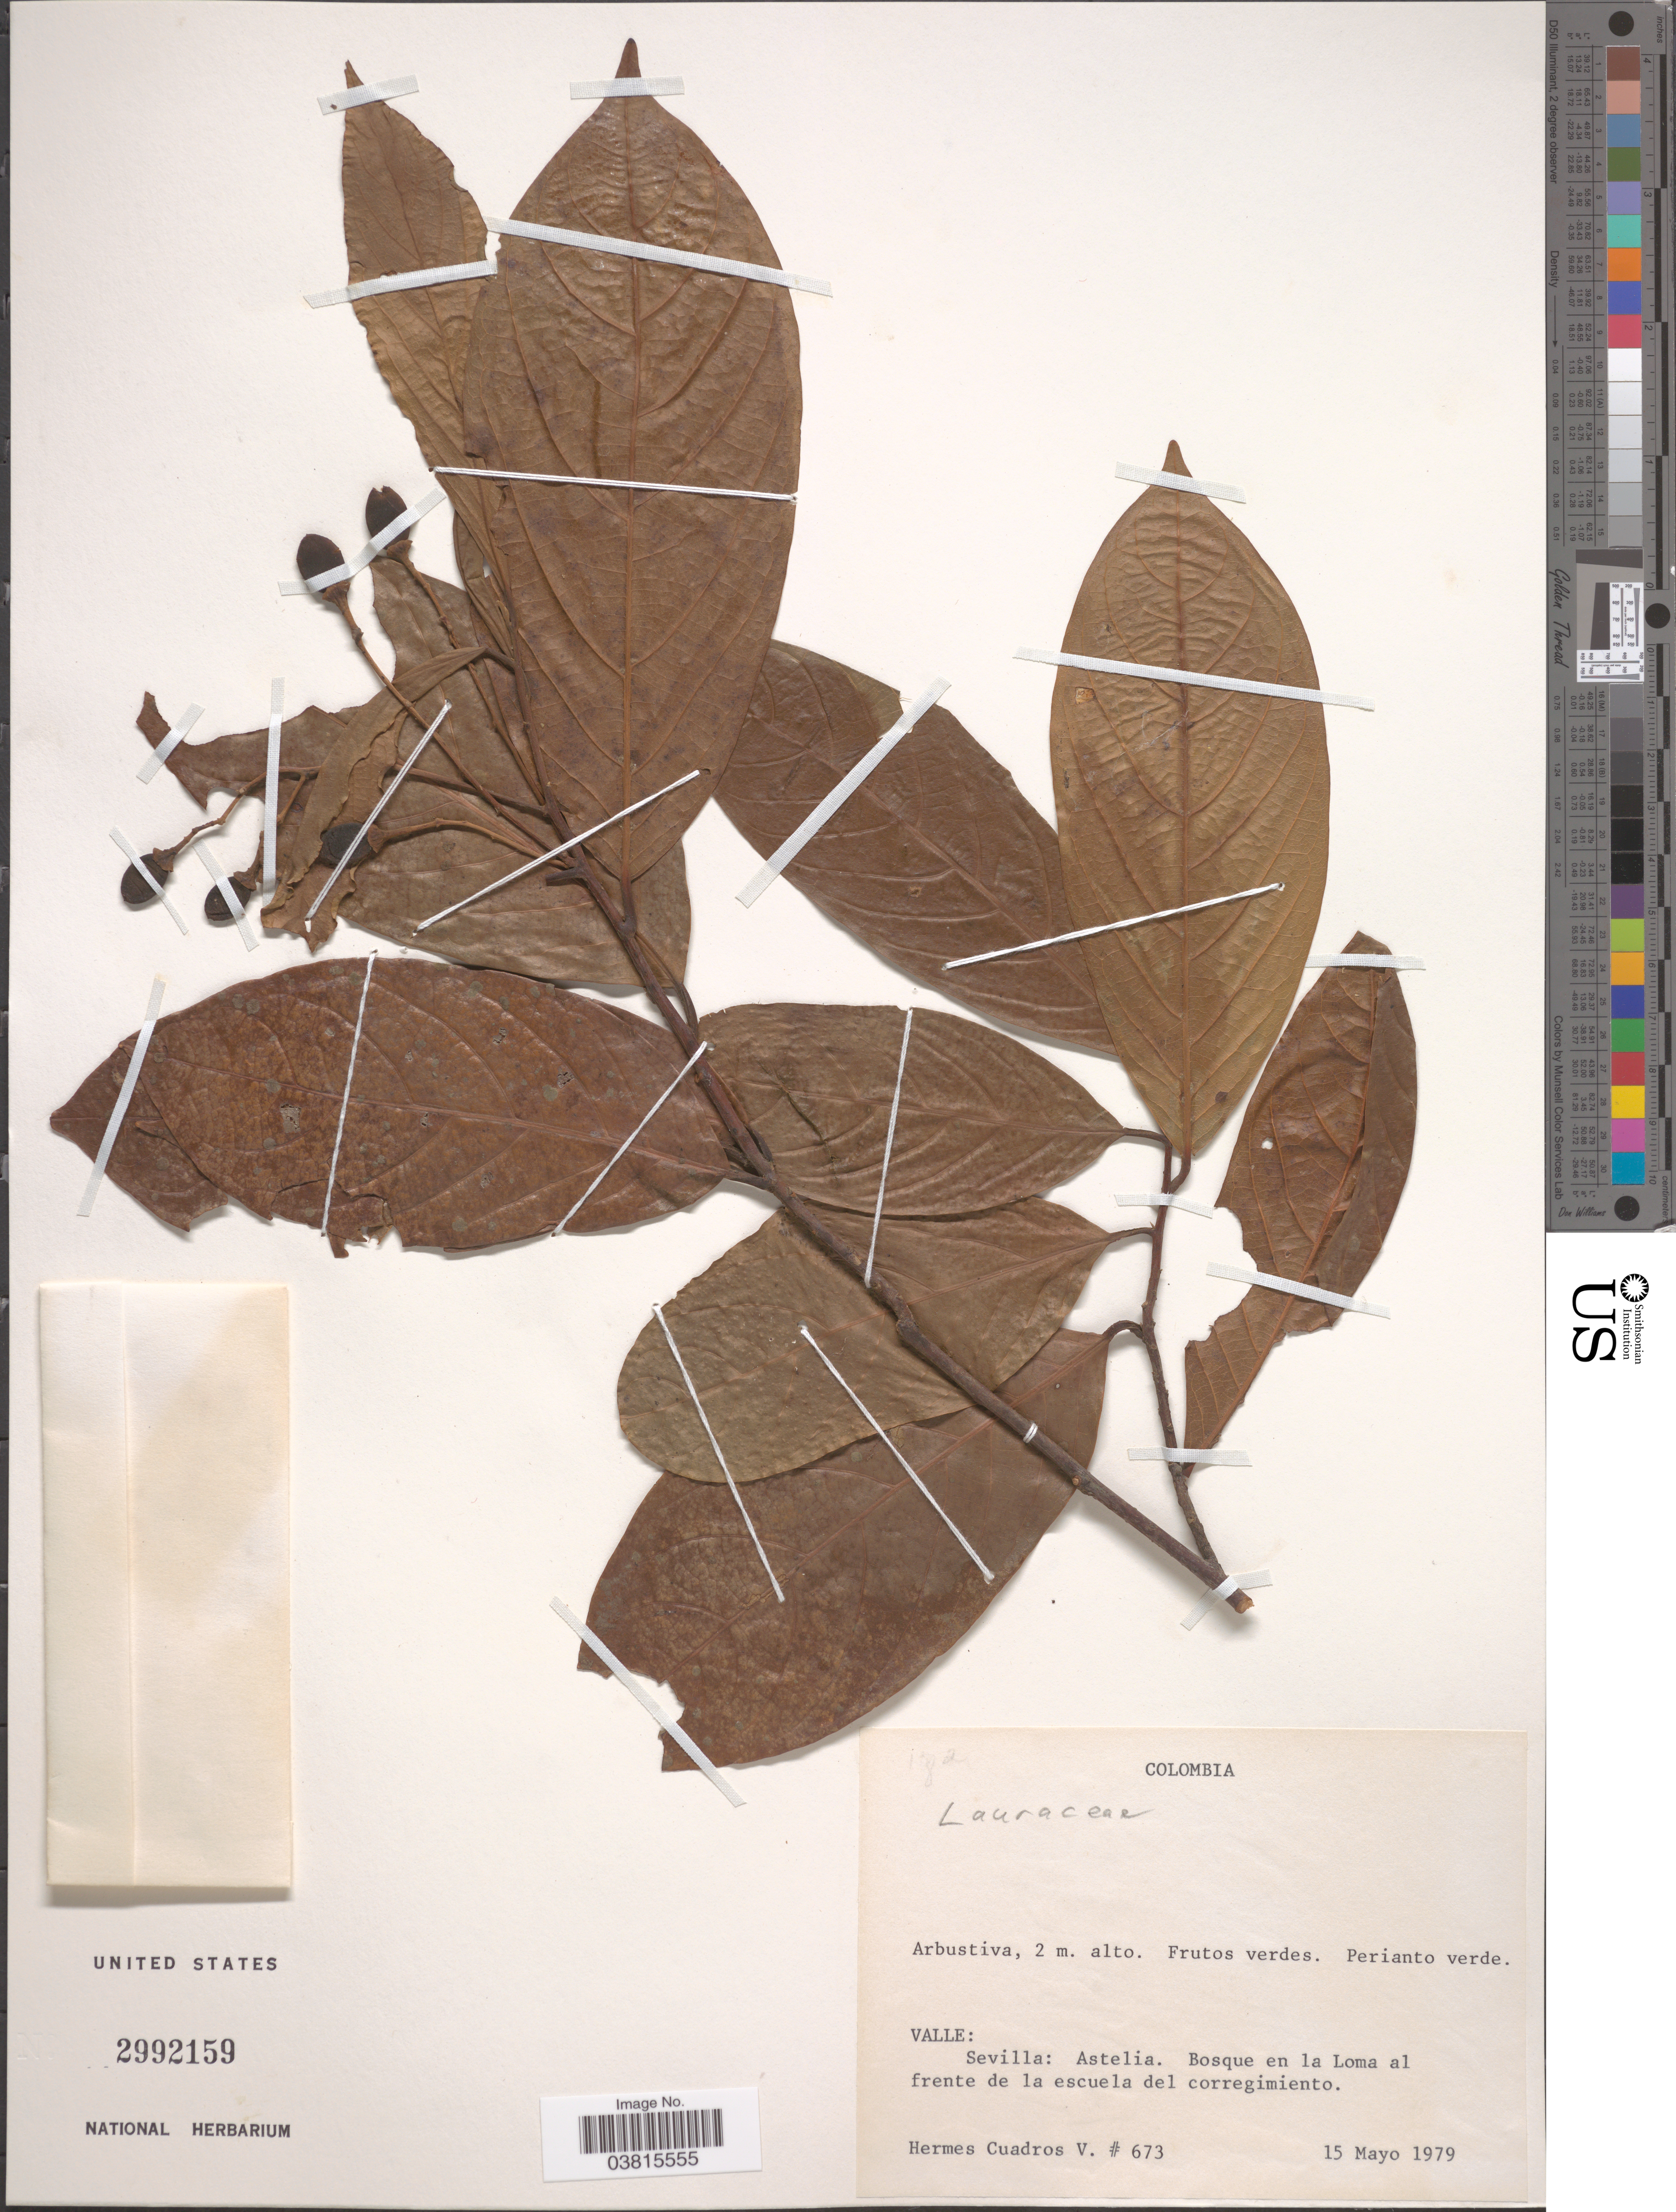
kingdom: Plantae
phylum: Tracheophyta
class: Magnoliopsida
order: Laurales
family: Lauraceae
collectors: H. Cuadros V.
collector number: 673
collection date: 1979-05-15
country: Colombia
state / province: Valle del Cauca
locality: Valle: Sevilla: Astelia. Bosque en la Loma al frente de la escuela del corregimiento.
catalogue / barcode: US 2992159